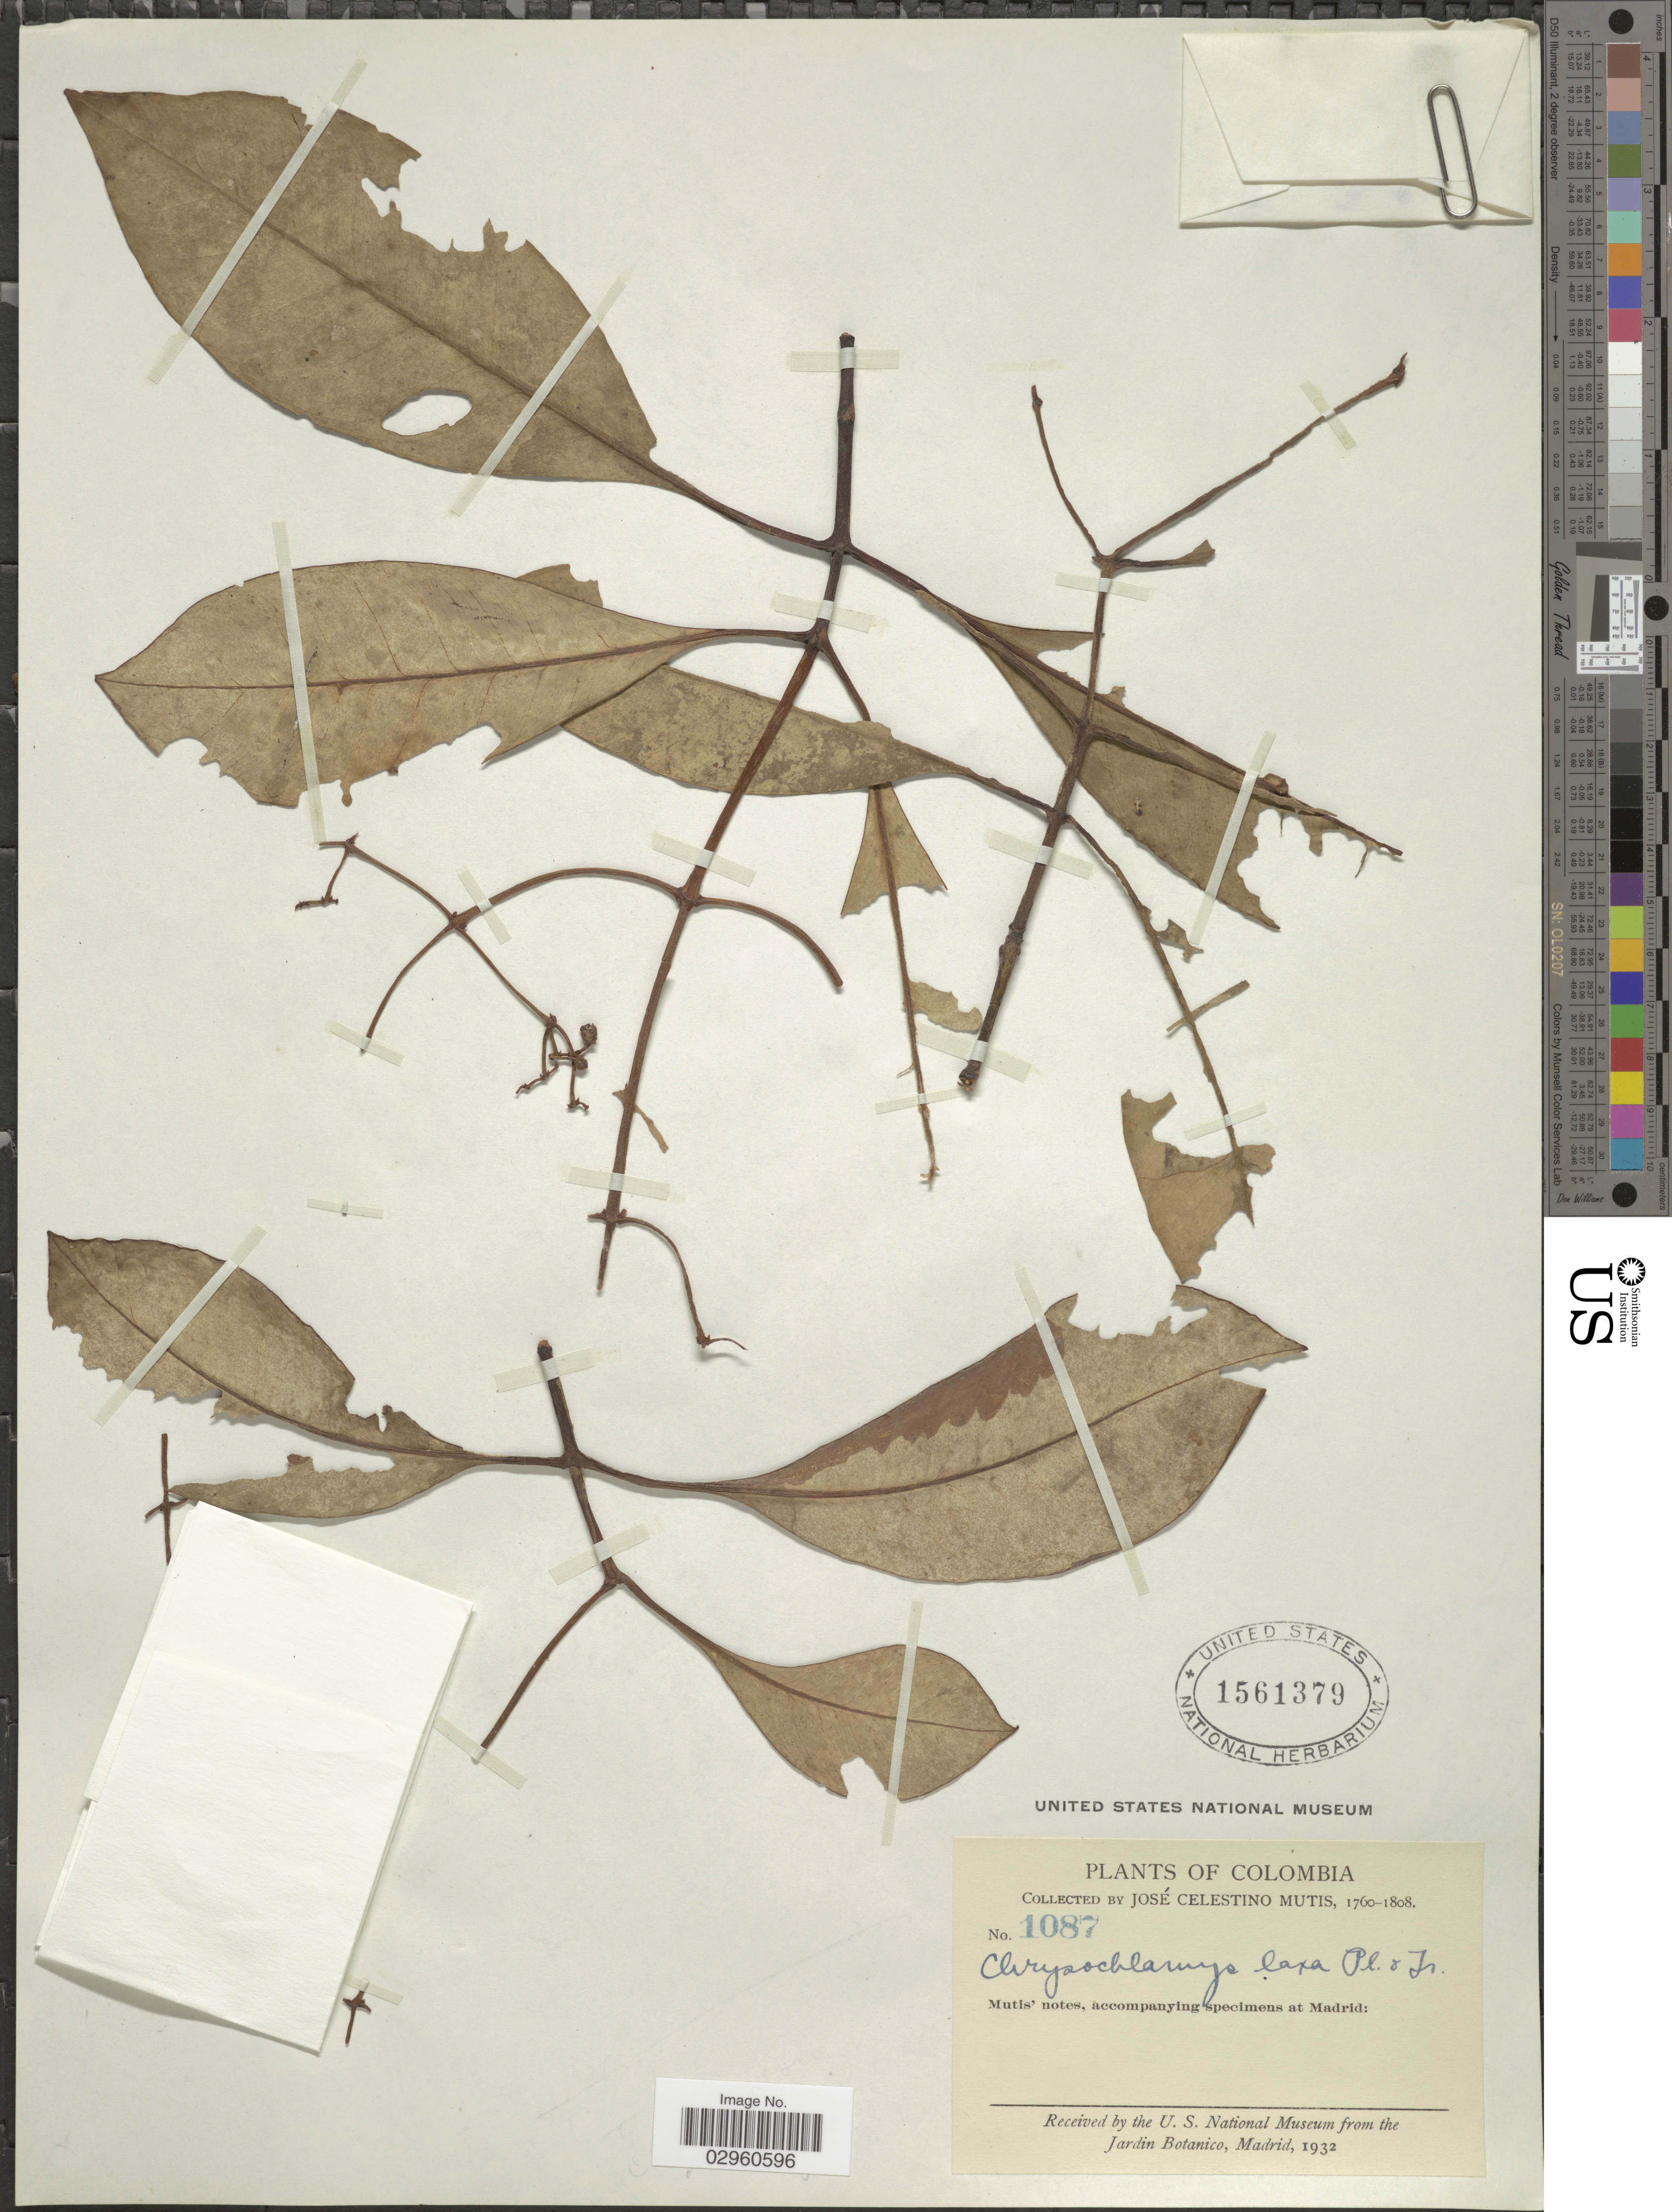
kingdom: Plantae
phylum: Tracheophyta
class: Magnoliopsida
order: Malpighiales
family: Clusiaceae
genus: Chrysochlamys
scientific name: Chrysochlamys laxa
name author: Planch. & Triana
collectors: J. C. B. Mutis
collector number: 1087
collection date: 1760/1808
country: Colombia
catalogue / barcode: US 1561379